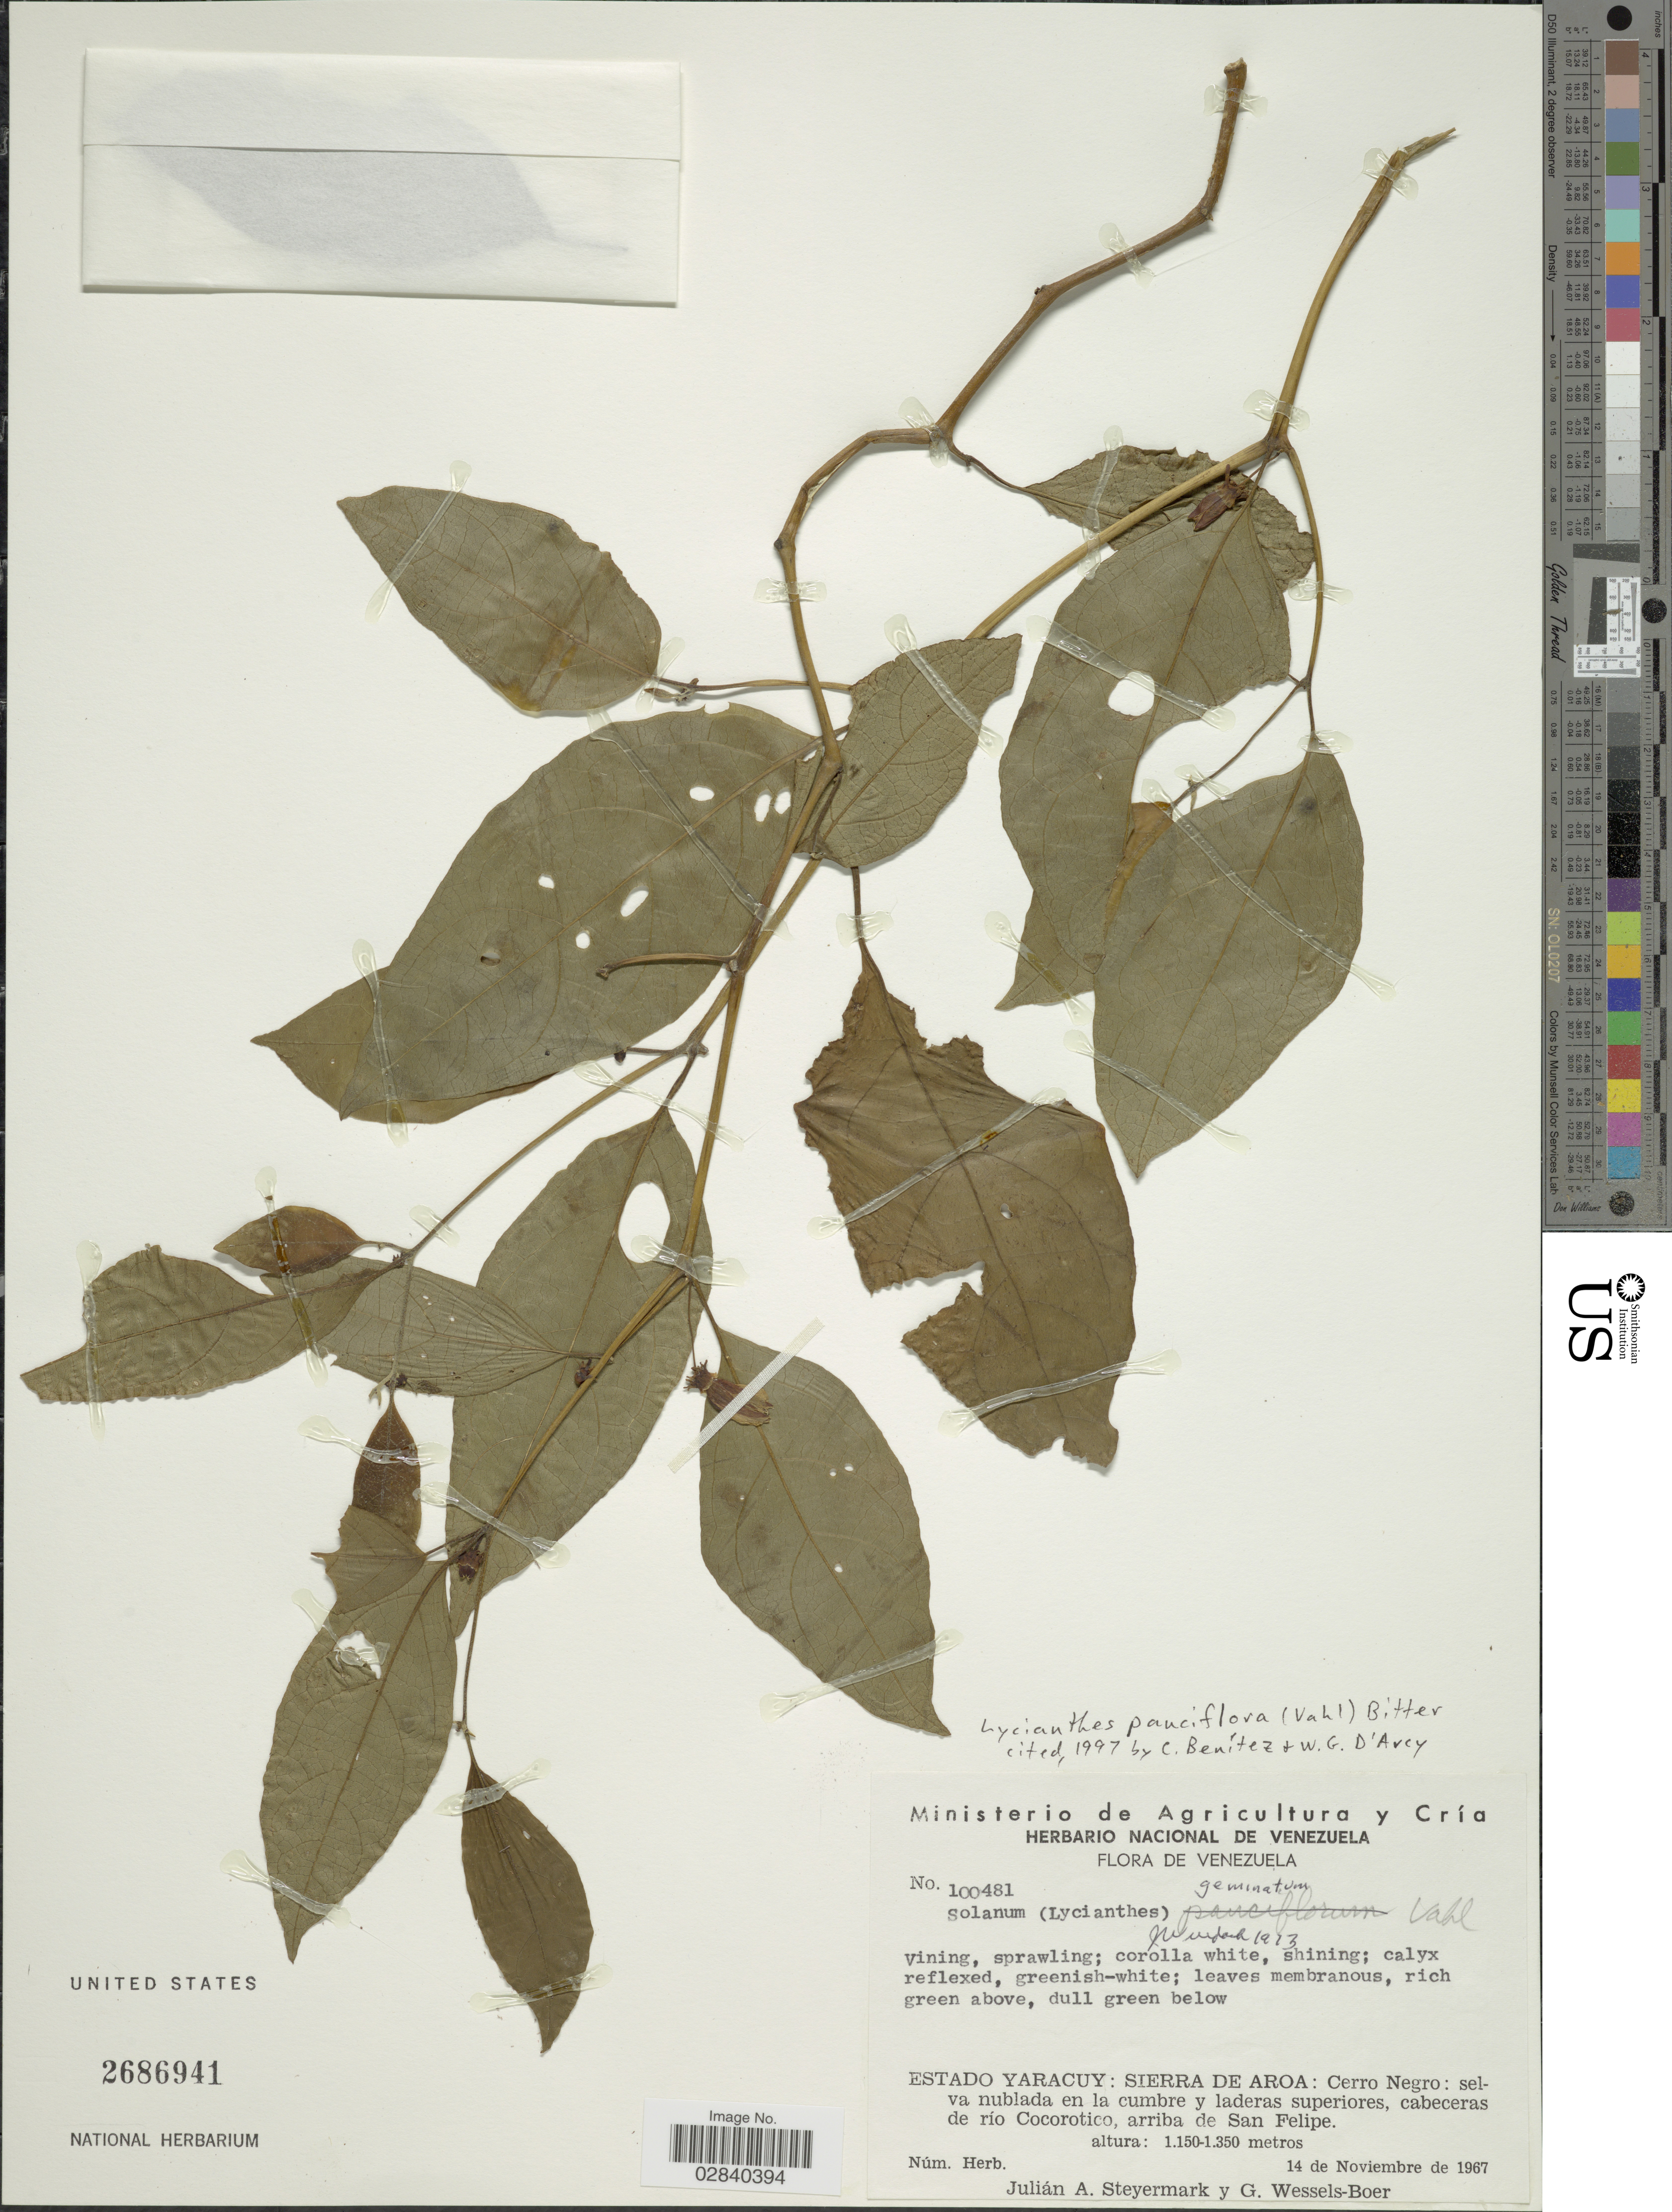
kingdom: Plantae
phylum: Tracheophyta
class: Magnoliopsida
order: Solanales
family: Solanaceae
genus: Lycianthes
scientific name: Lycianthes pauciflora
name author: (Vahl) Bitter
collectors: J. Steyermark & G. Wessels Boer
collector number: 100481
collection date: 1967-11-14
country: Venezuela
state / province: Yaracuy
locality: Estado Yaracuy: Sierra de Aroa: Cerro Negro: selva nublada en la cumbre y laderas superiores, cabeceras de río Cocorotico, arriba de San Felipe.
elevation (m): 1150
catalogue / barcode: US 2686941